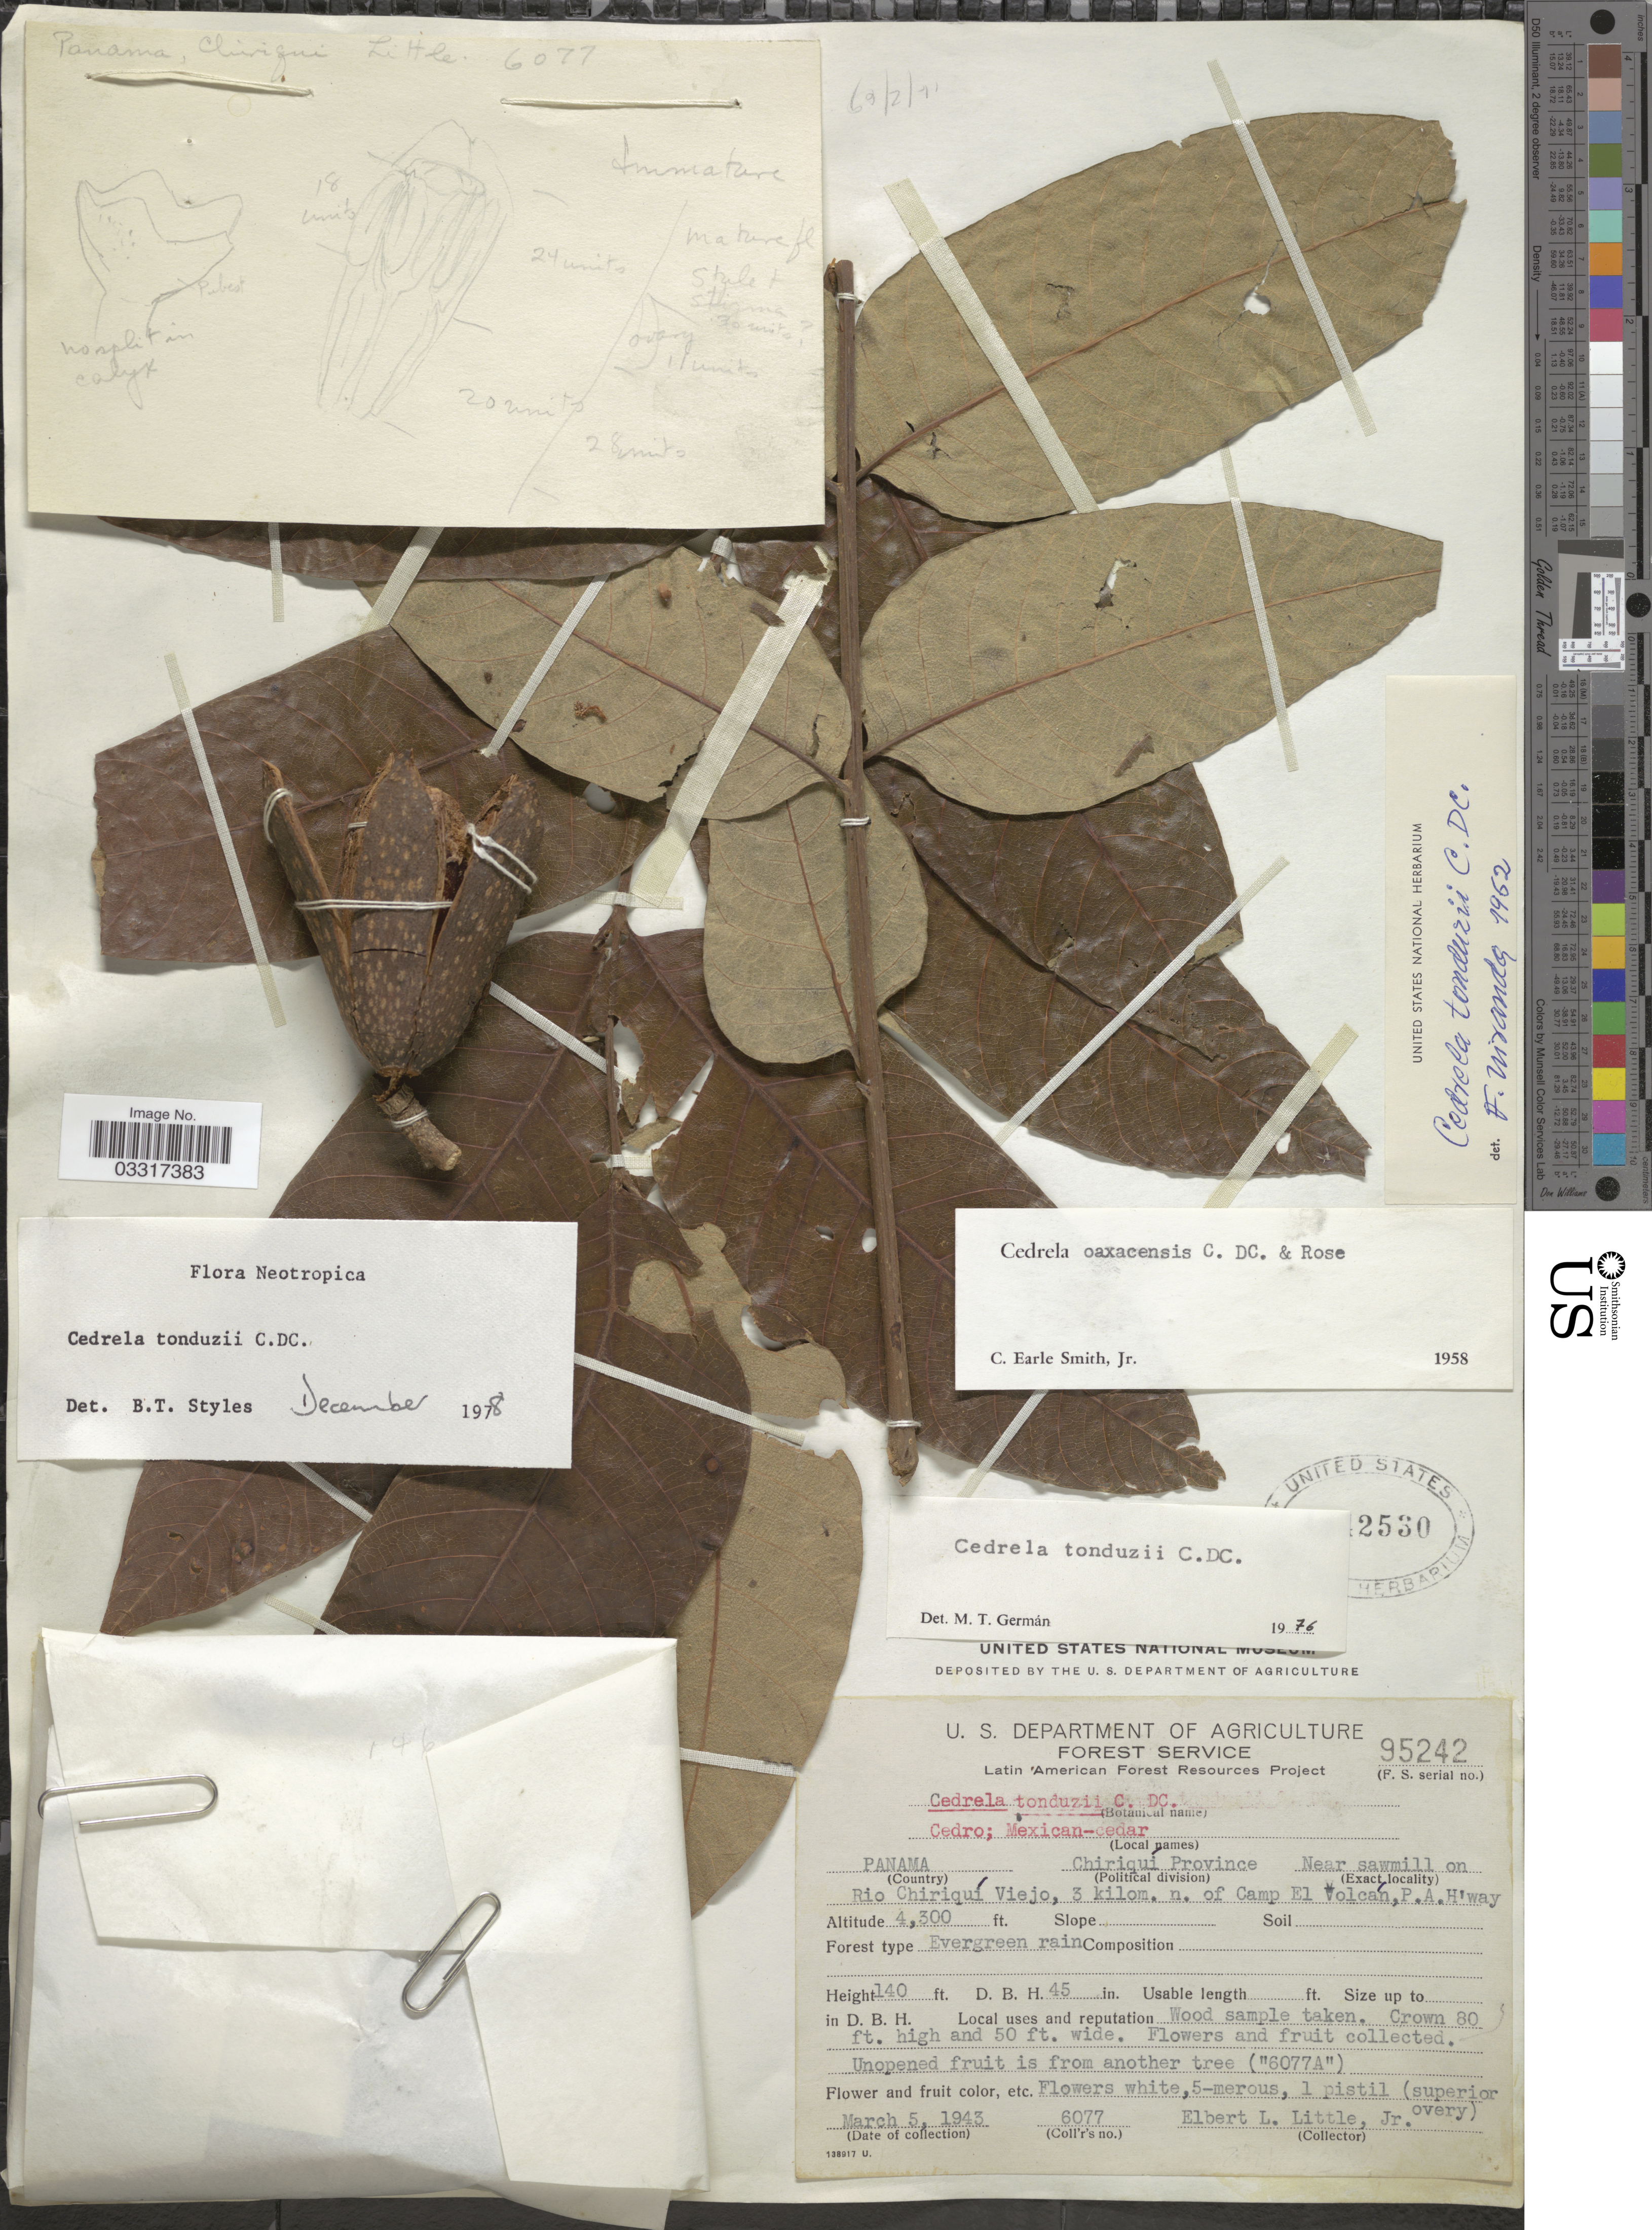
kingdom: Plantae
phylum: Tracheophyta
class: Magnoliopsida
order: Sapindales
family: Meliaceae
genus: Cedrela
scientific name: Cedrela tonduzii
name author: C. DC.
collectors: E. L. Little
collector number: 6077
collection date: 1943-03-05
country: Panama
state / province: Chiriqui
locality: Near sawmill on Rio Chiriquí Viejo, 3 kilom. n. of Camp El Volcán, P.A.H'way.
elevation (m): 1311